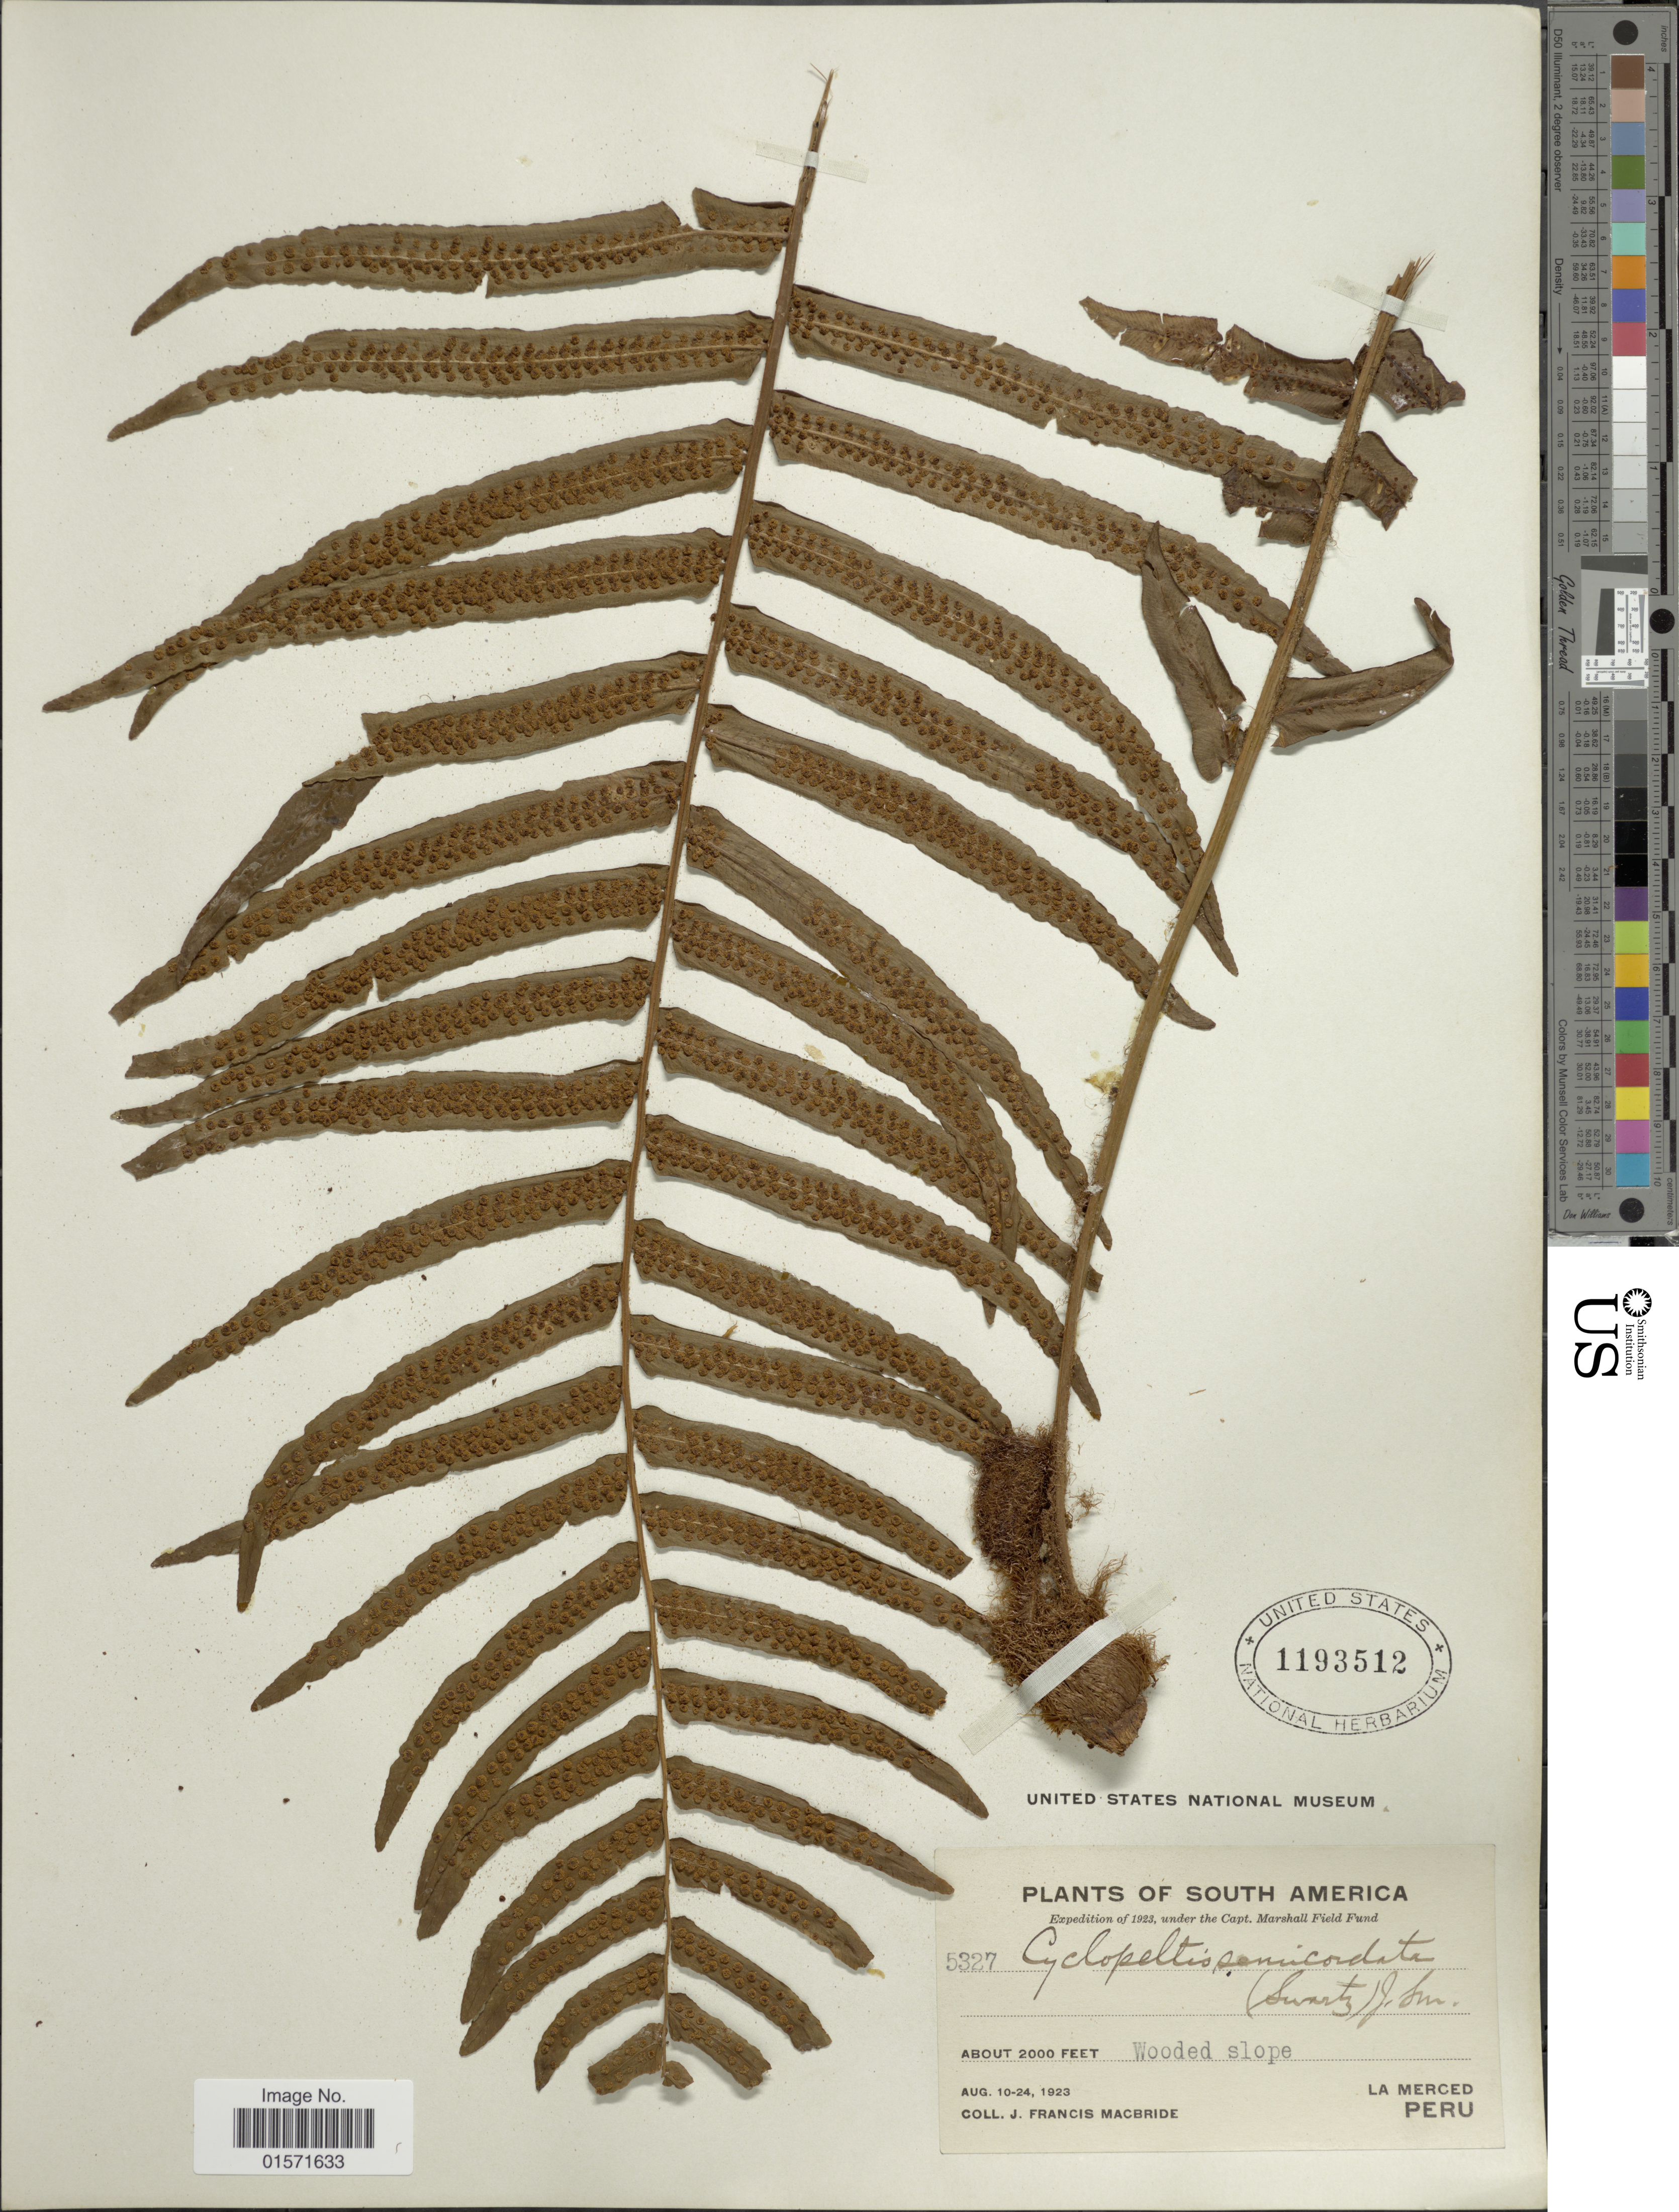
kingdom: Plantae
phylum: Tracheophyta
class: Polypodiopsida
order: Polypodiales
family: Lomariopsidaceae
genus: Cyclopeltis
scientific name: Cyclopeltis semicordata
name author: (Sw.) J. Sm.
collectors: J. F. Macbride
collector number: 5327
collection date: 1923-08-10/1923-08-24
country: Peru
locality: La Merced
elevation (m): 610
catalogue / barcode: US 1193512